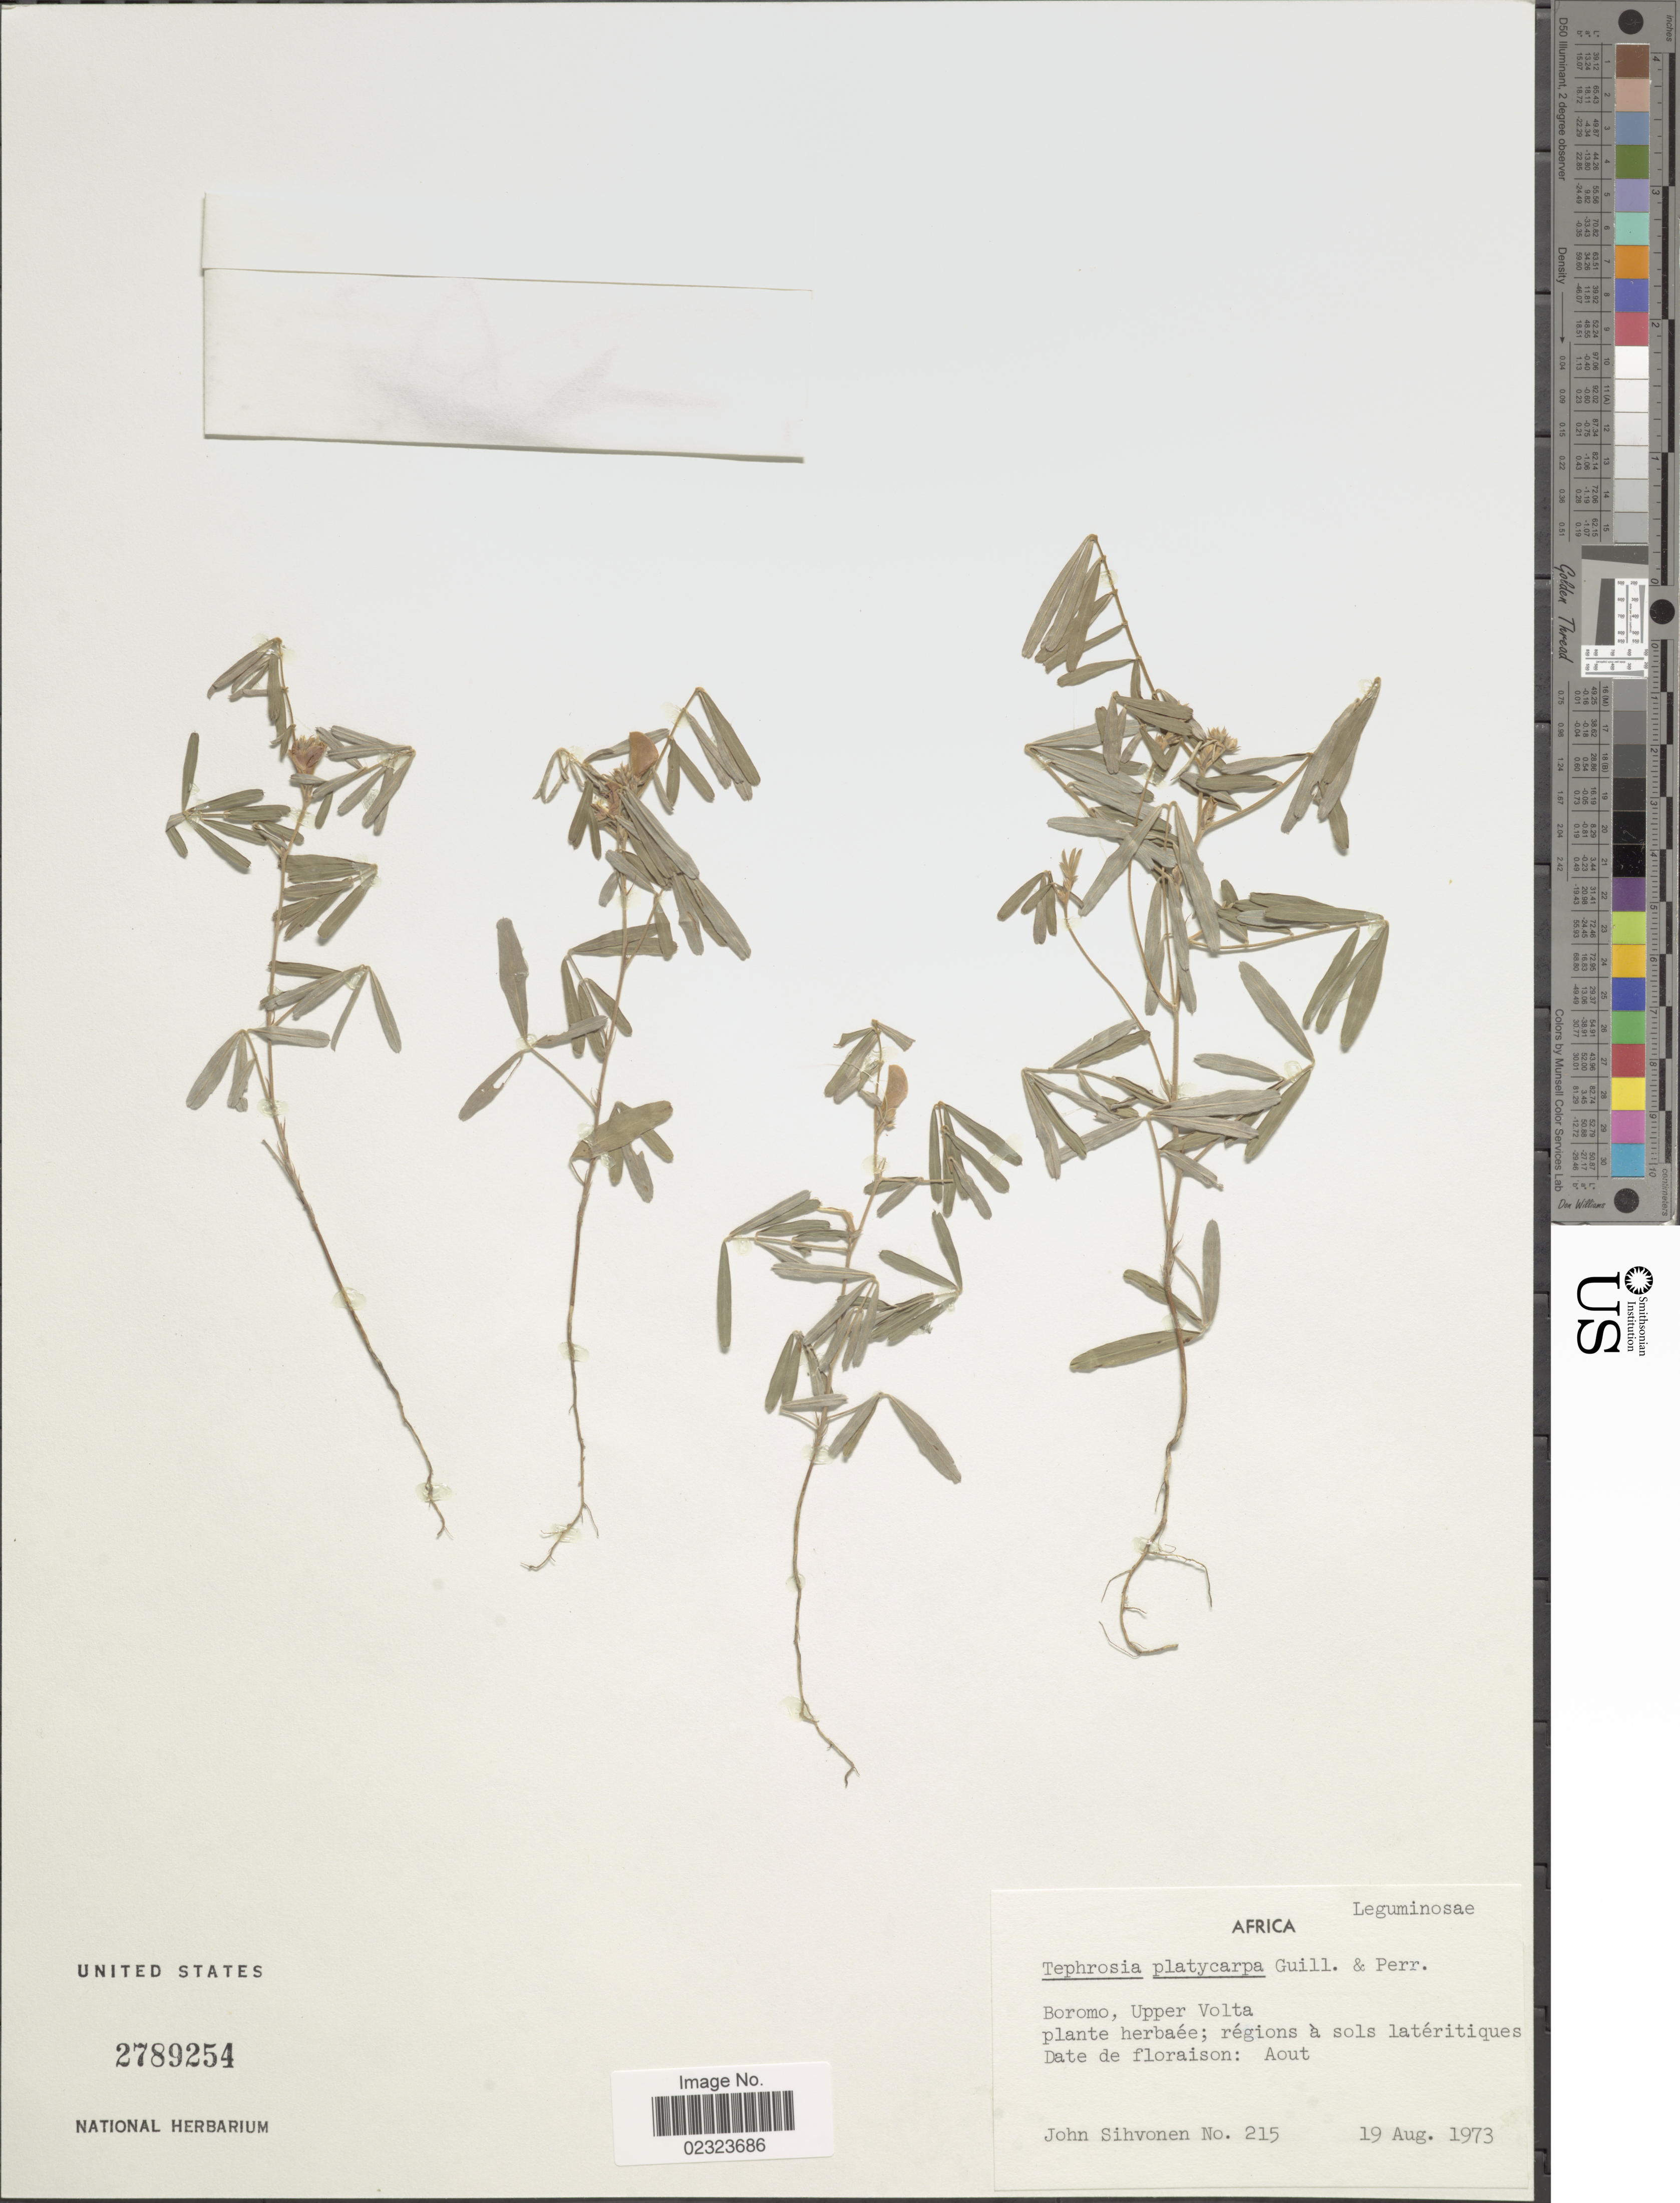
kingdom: Plantae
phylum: Tracheophyta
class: Magnoliopsida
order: Fabales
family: Fabaceae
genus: Tephrosia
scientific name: Tephrosia platycarpa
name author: Guill. & Perr.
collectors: J. Sihvonen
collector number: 215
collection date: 1973-08-19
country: Burkina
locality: Boromo, Upper Volta, regions a sold lateritiques.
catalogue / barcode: US 2789254